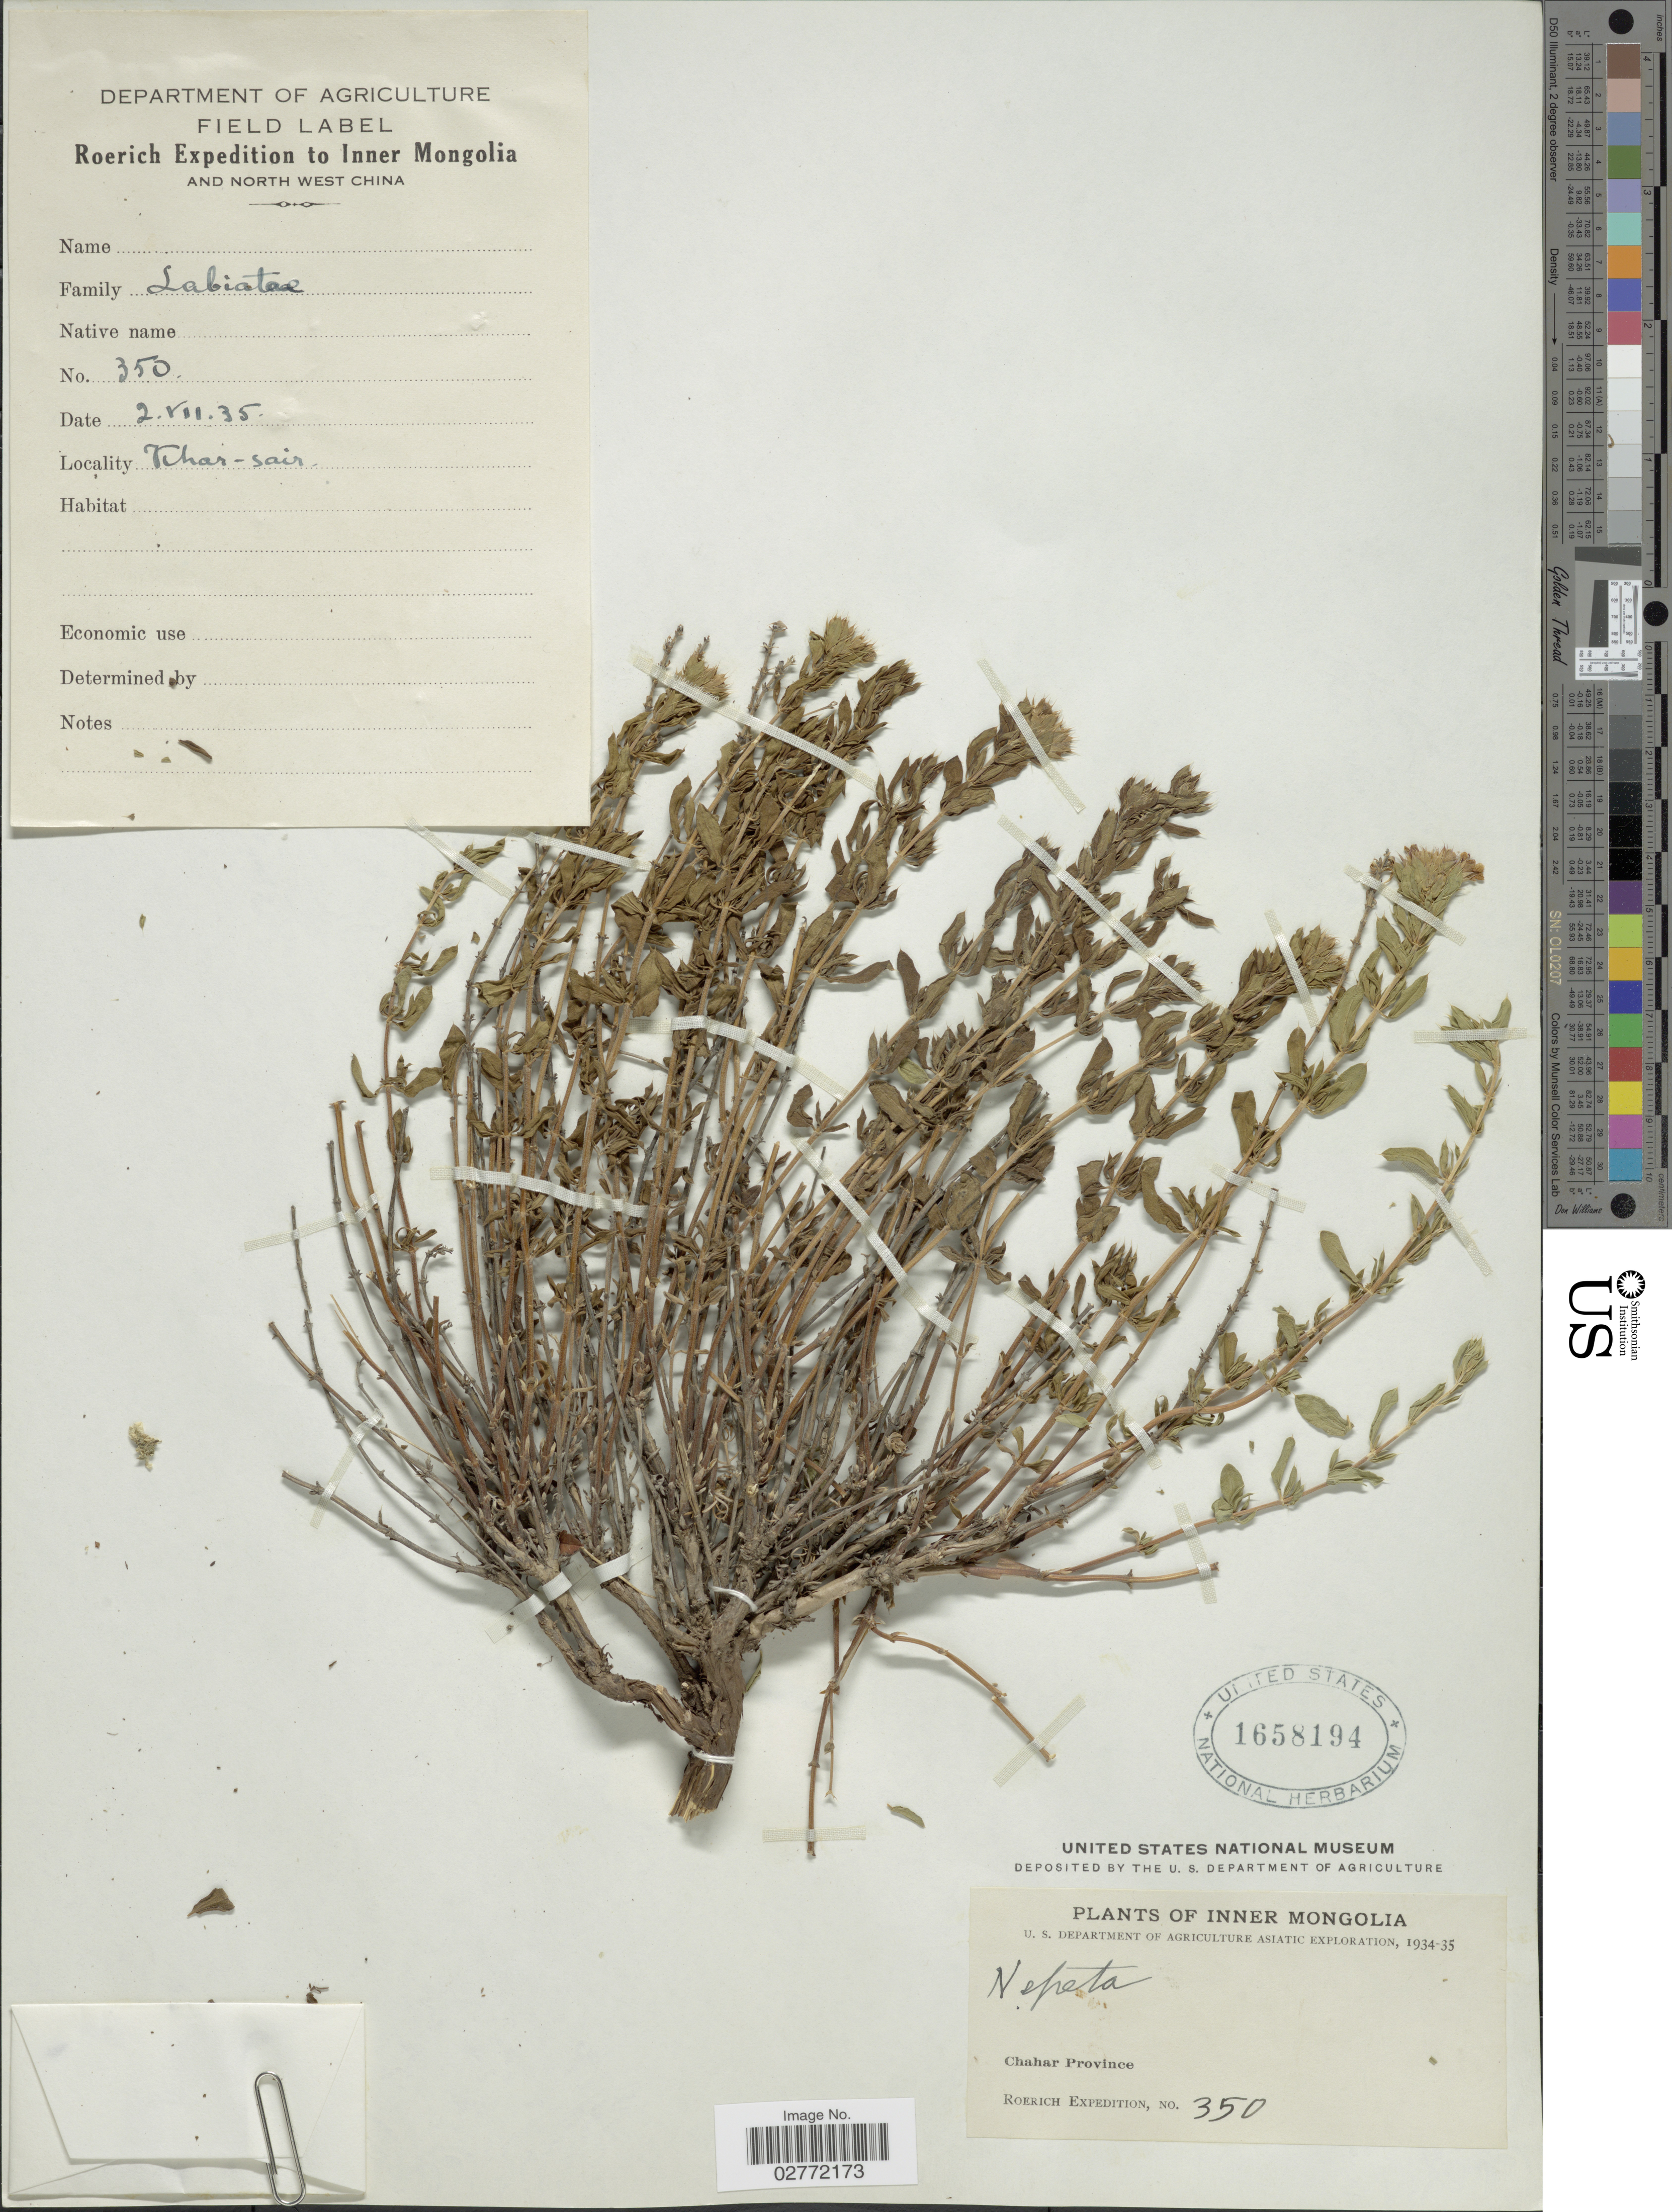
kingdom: Plantae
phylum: Tracheophyta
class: Magnoliopsida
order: Lamiales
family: Lamiaceae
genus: Nepeta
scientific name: Nepeta sp.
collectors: Roerich Expedition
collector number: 350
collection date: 1935-07-02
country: China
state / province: Nei Monggol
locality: Inner Mongolia and north west China, Chahar Province, Khar-sair.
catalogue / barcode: US 1658194